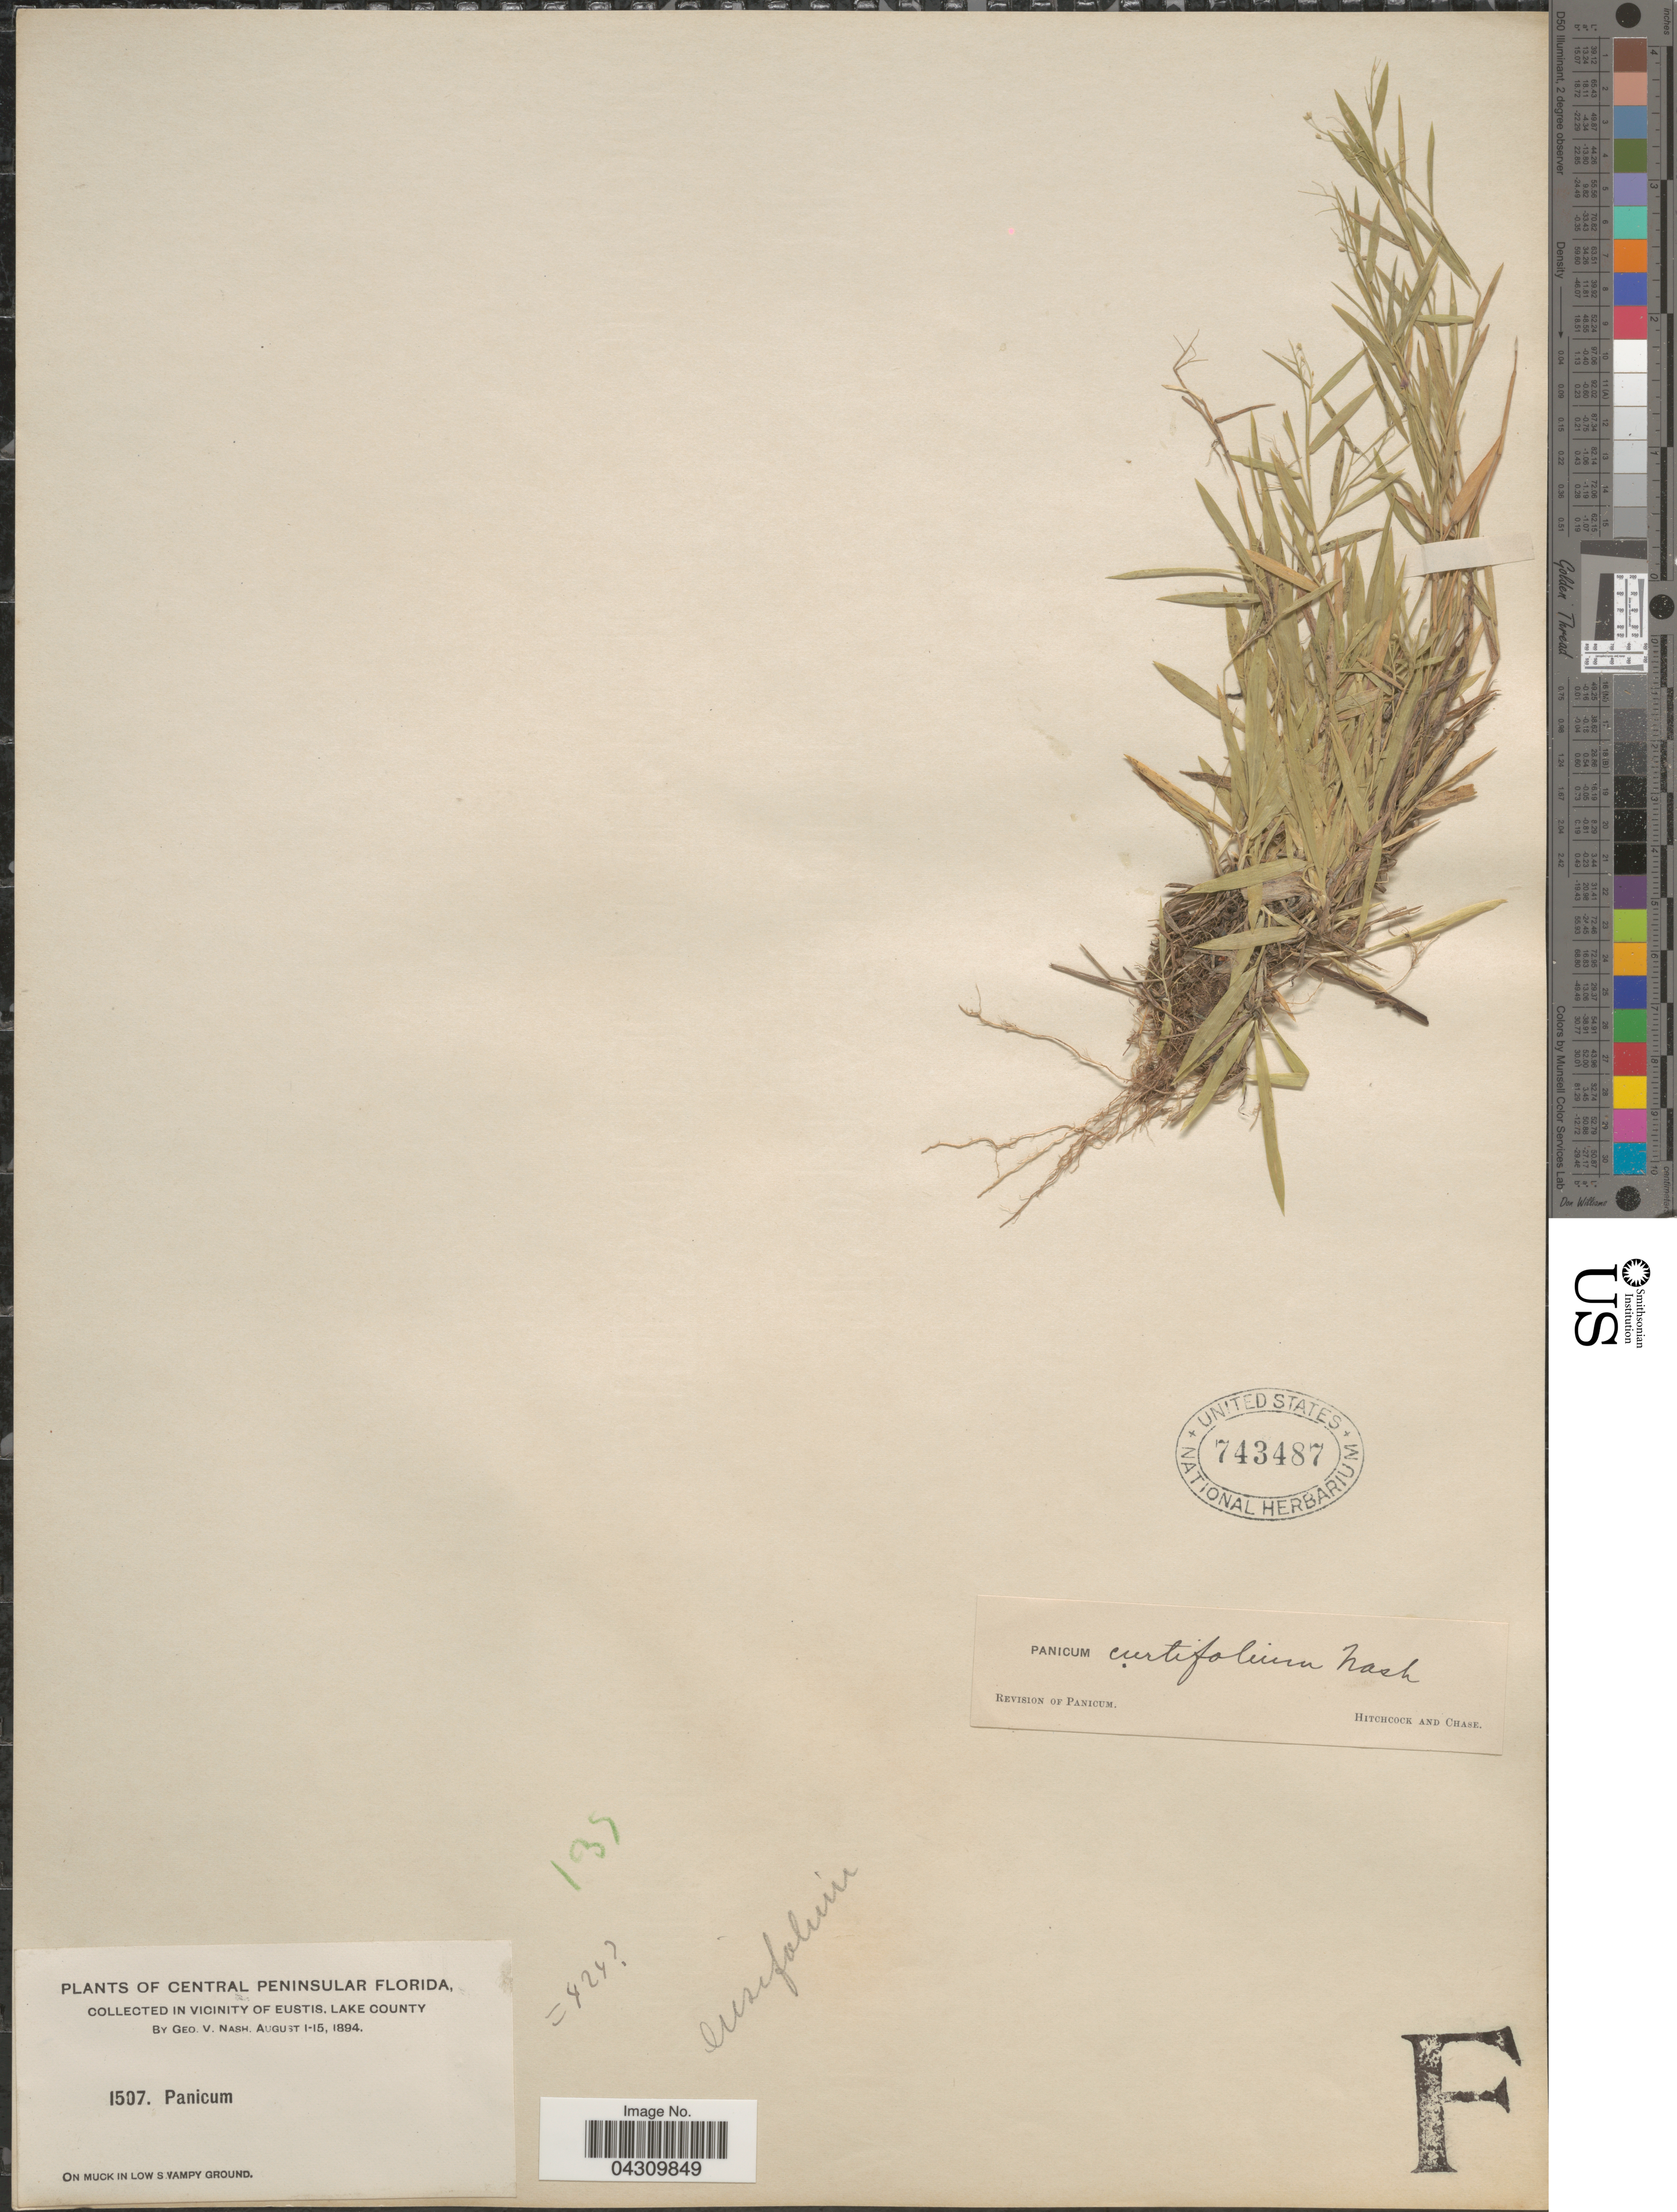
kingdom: Plantae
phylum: Tracheophyta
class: Liliopsida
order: Poales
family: Poaceae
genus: Dichanthelium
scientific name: Dichanthelium acuminatum var. acuminatum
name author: (Sw.) Gould & C.A. Clark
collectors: G. V. Nash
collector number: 1507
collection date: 1894-08-01/1894-08-15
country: United States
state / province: Florida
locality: Central Peninsular Florida. In vicinity of Eustis, Lake County.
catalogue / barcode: US 743487